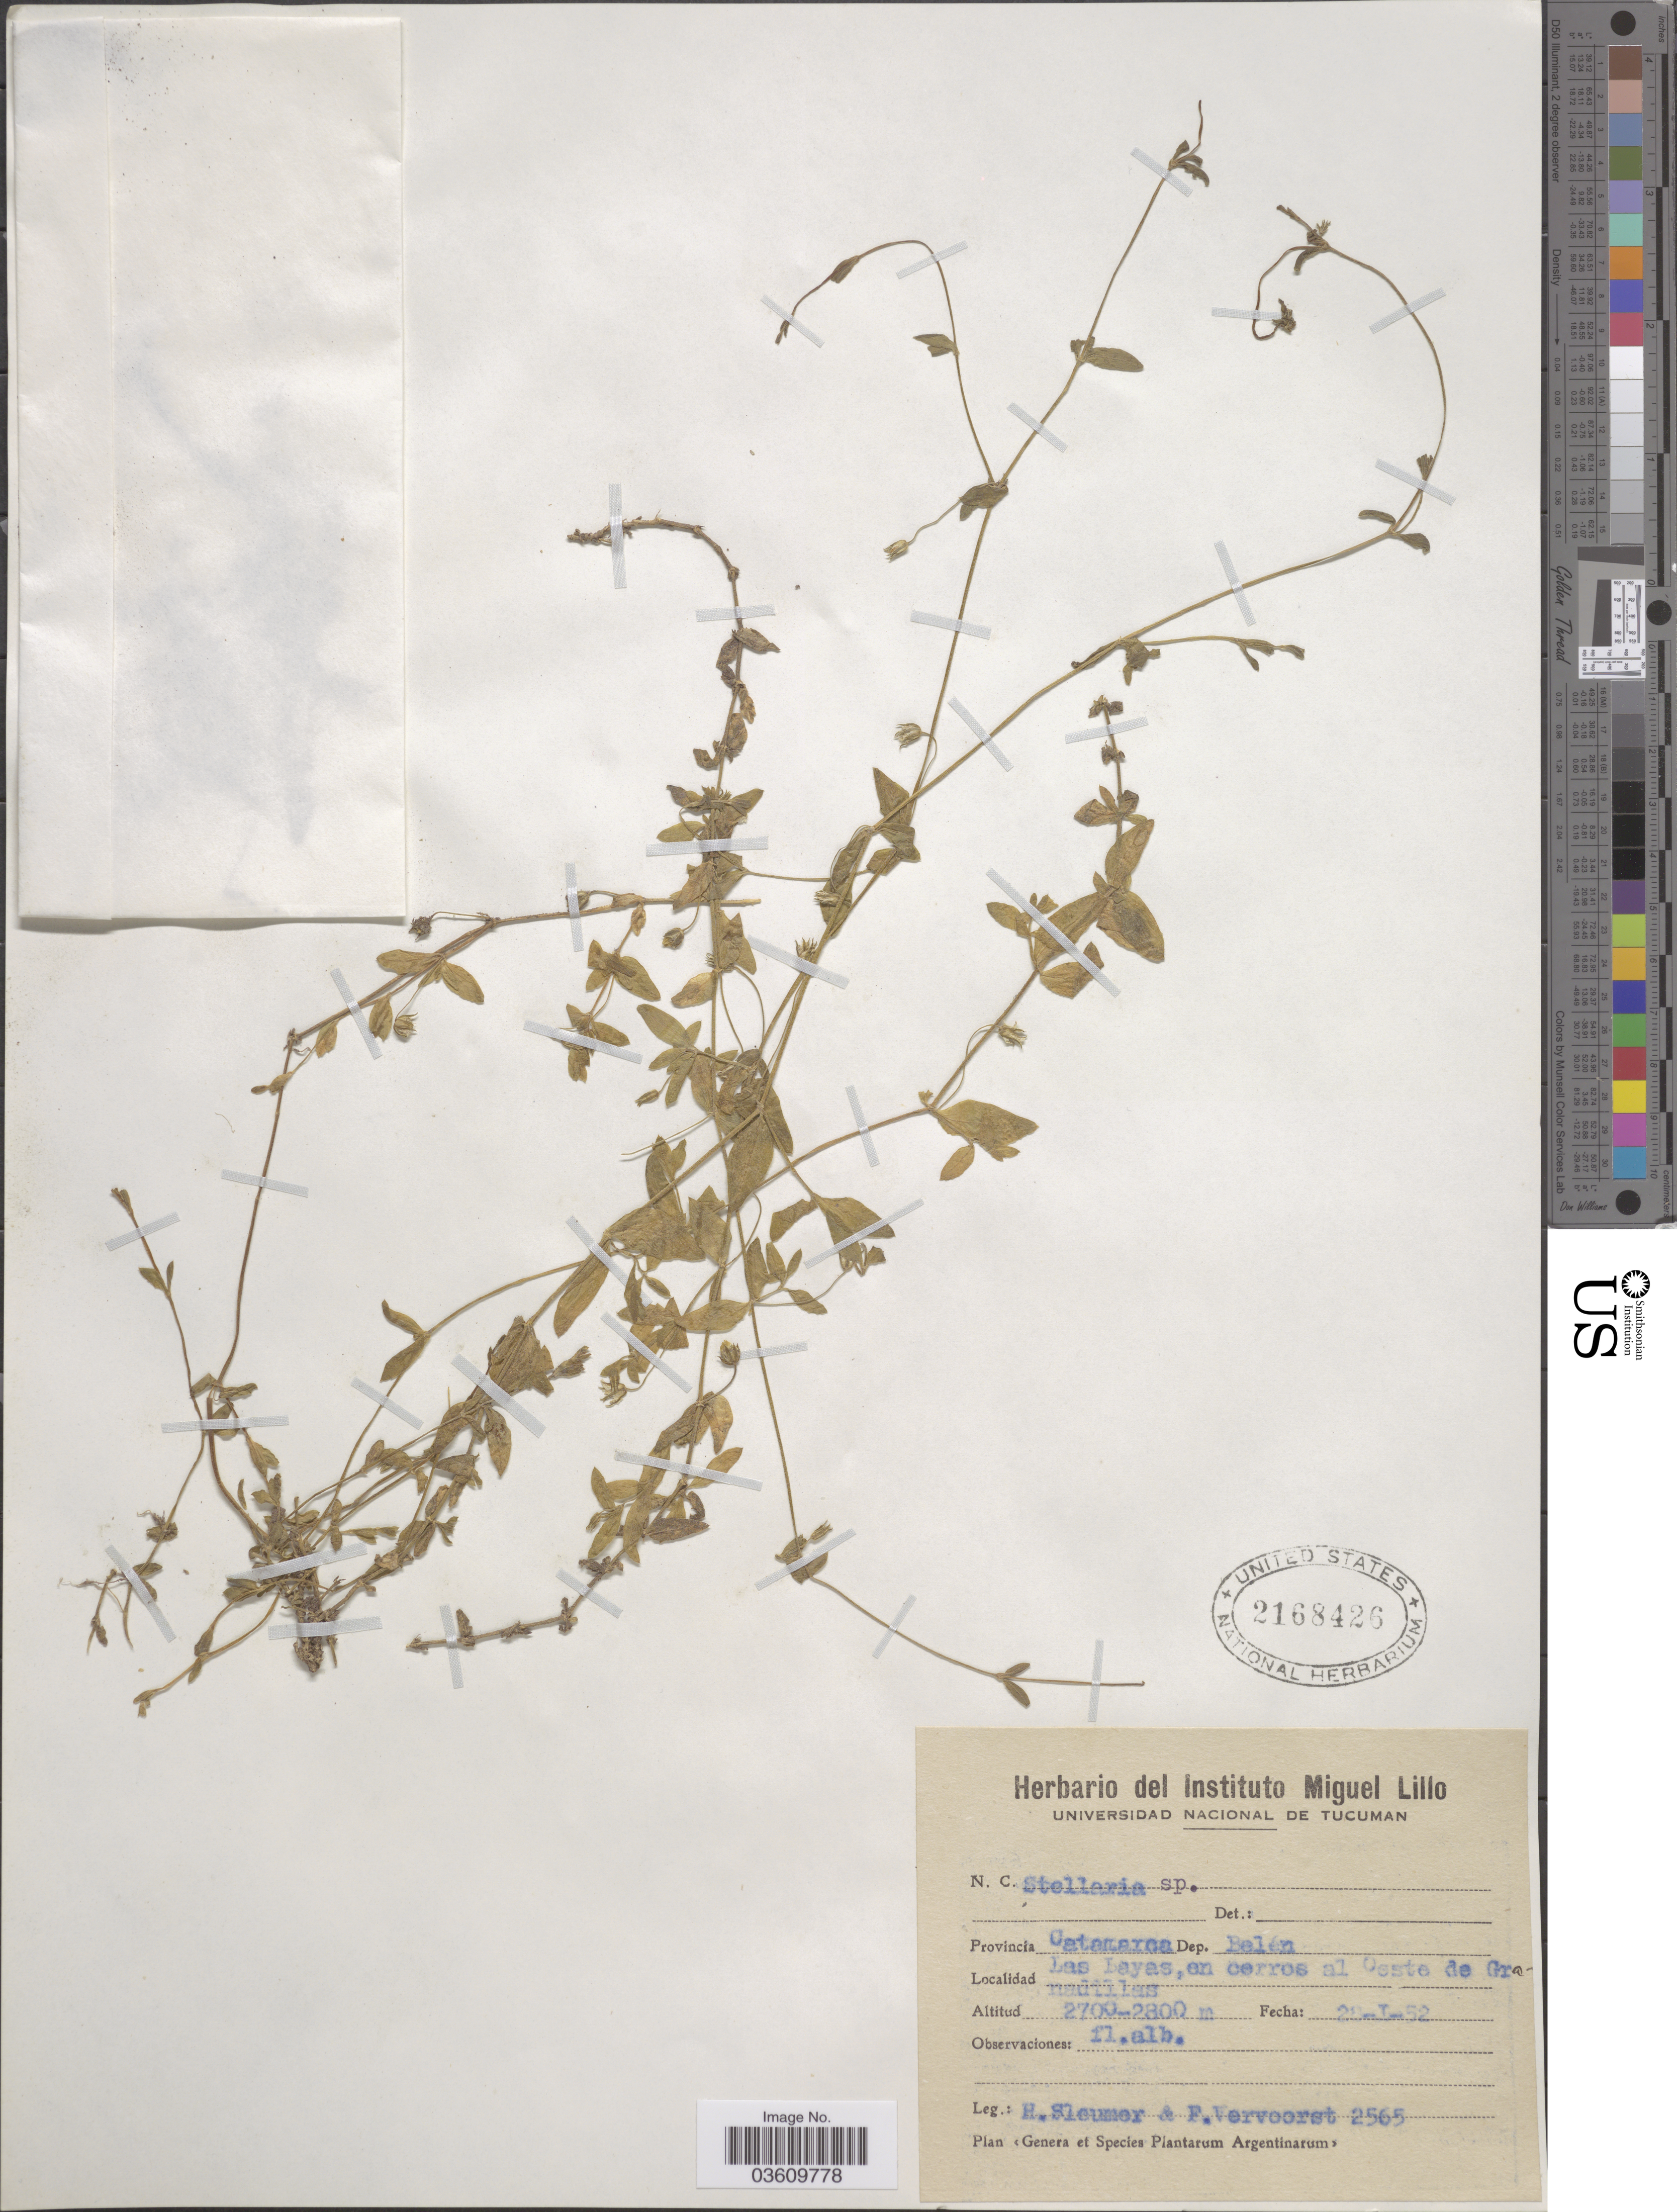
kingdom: Plantae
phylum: Tracheophyta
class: Magnoliopsida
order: Caryophyllales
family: Caryophyllaceae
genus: Stellaria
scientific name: Stellaria sp.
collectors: H. O. Sleumer & F. Vervoorst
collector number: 2565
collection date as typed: Transcribed d/m/y: 28/1/52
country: Argentina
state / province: Catamarca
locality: Dep. Belén. Las Layas, en cerros al Oeste de Granadillas.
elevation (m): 2700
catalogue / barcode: US 2168426